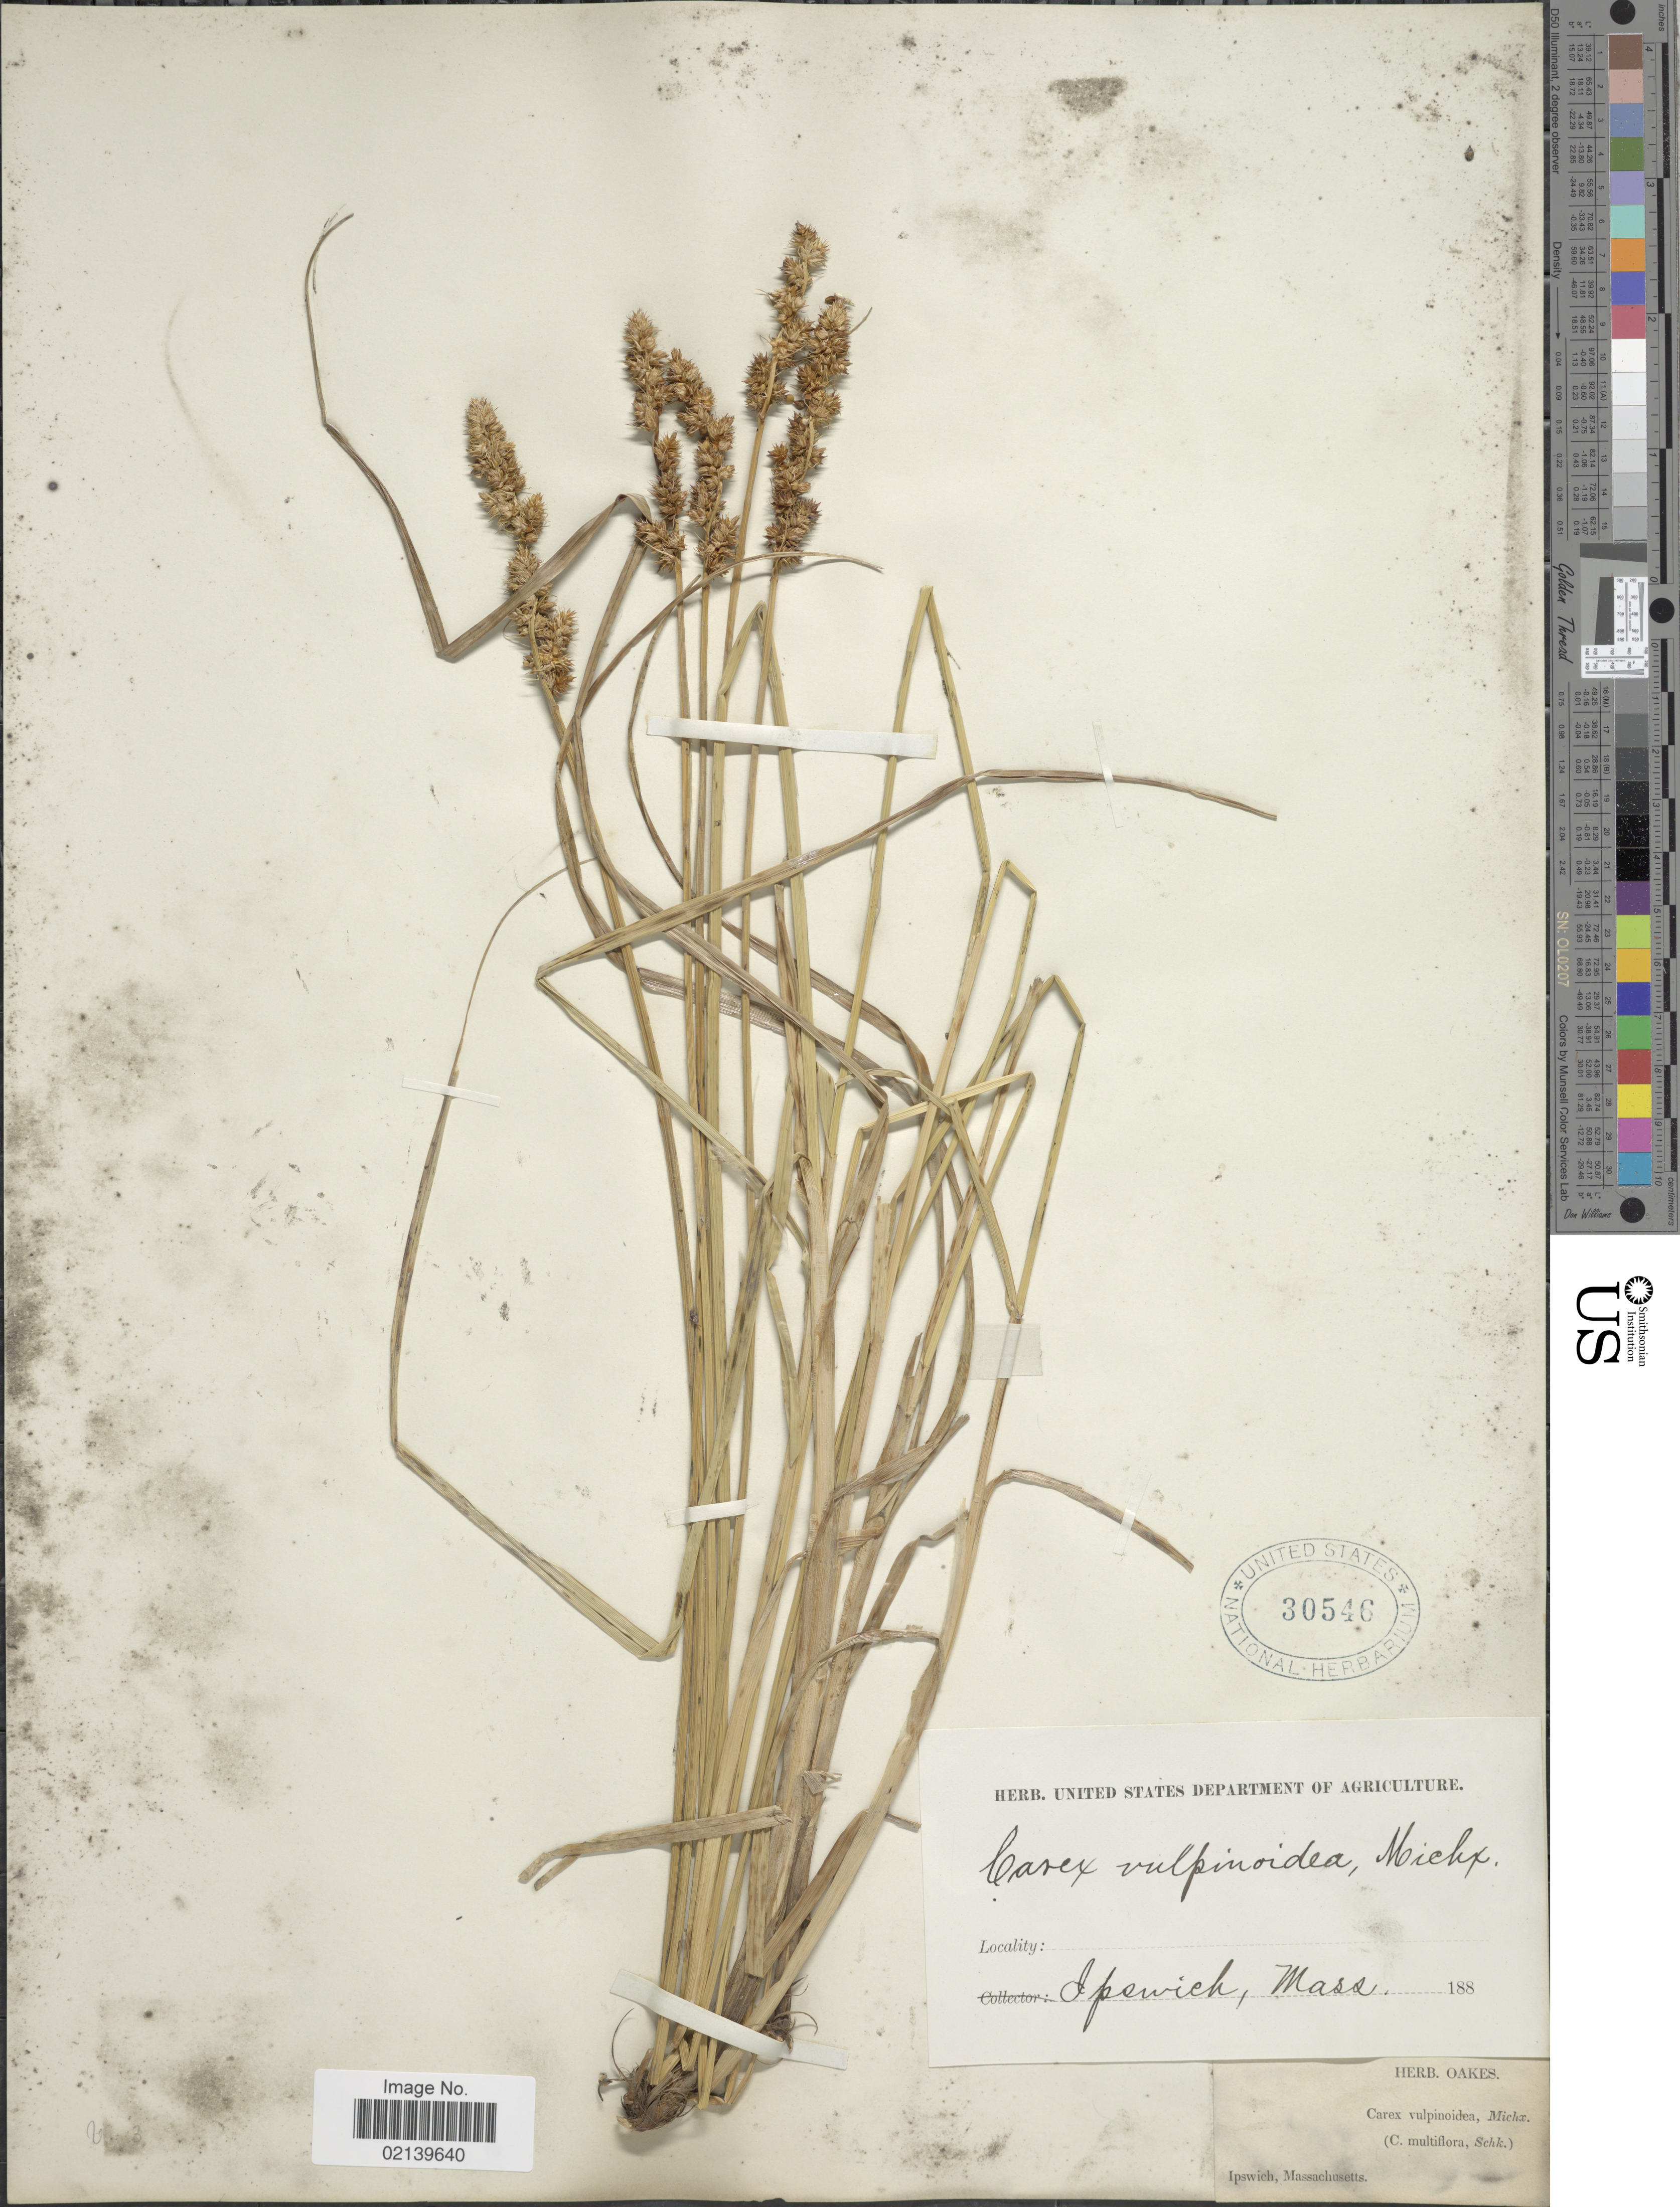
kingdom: Plantae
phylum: Tracheophyta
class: Liliopsida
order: Poales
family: Cyperaceae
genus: Carex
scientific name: Carex vulpinoidea Michx.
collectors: ex herb. Oakes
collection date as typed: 188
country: United States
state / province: Massachusetts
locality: Ipswich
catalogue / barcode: US 30546